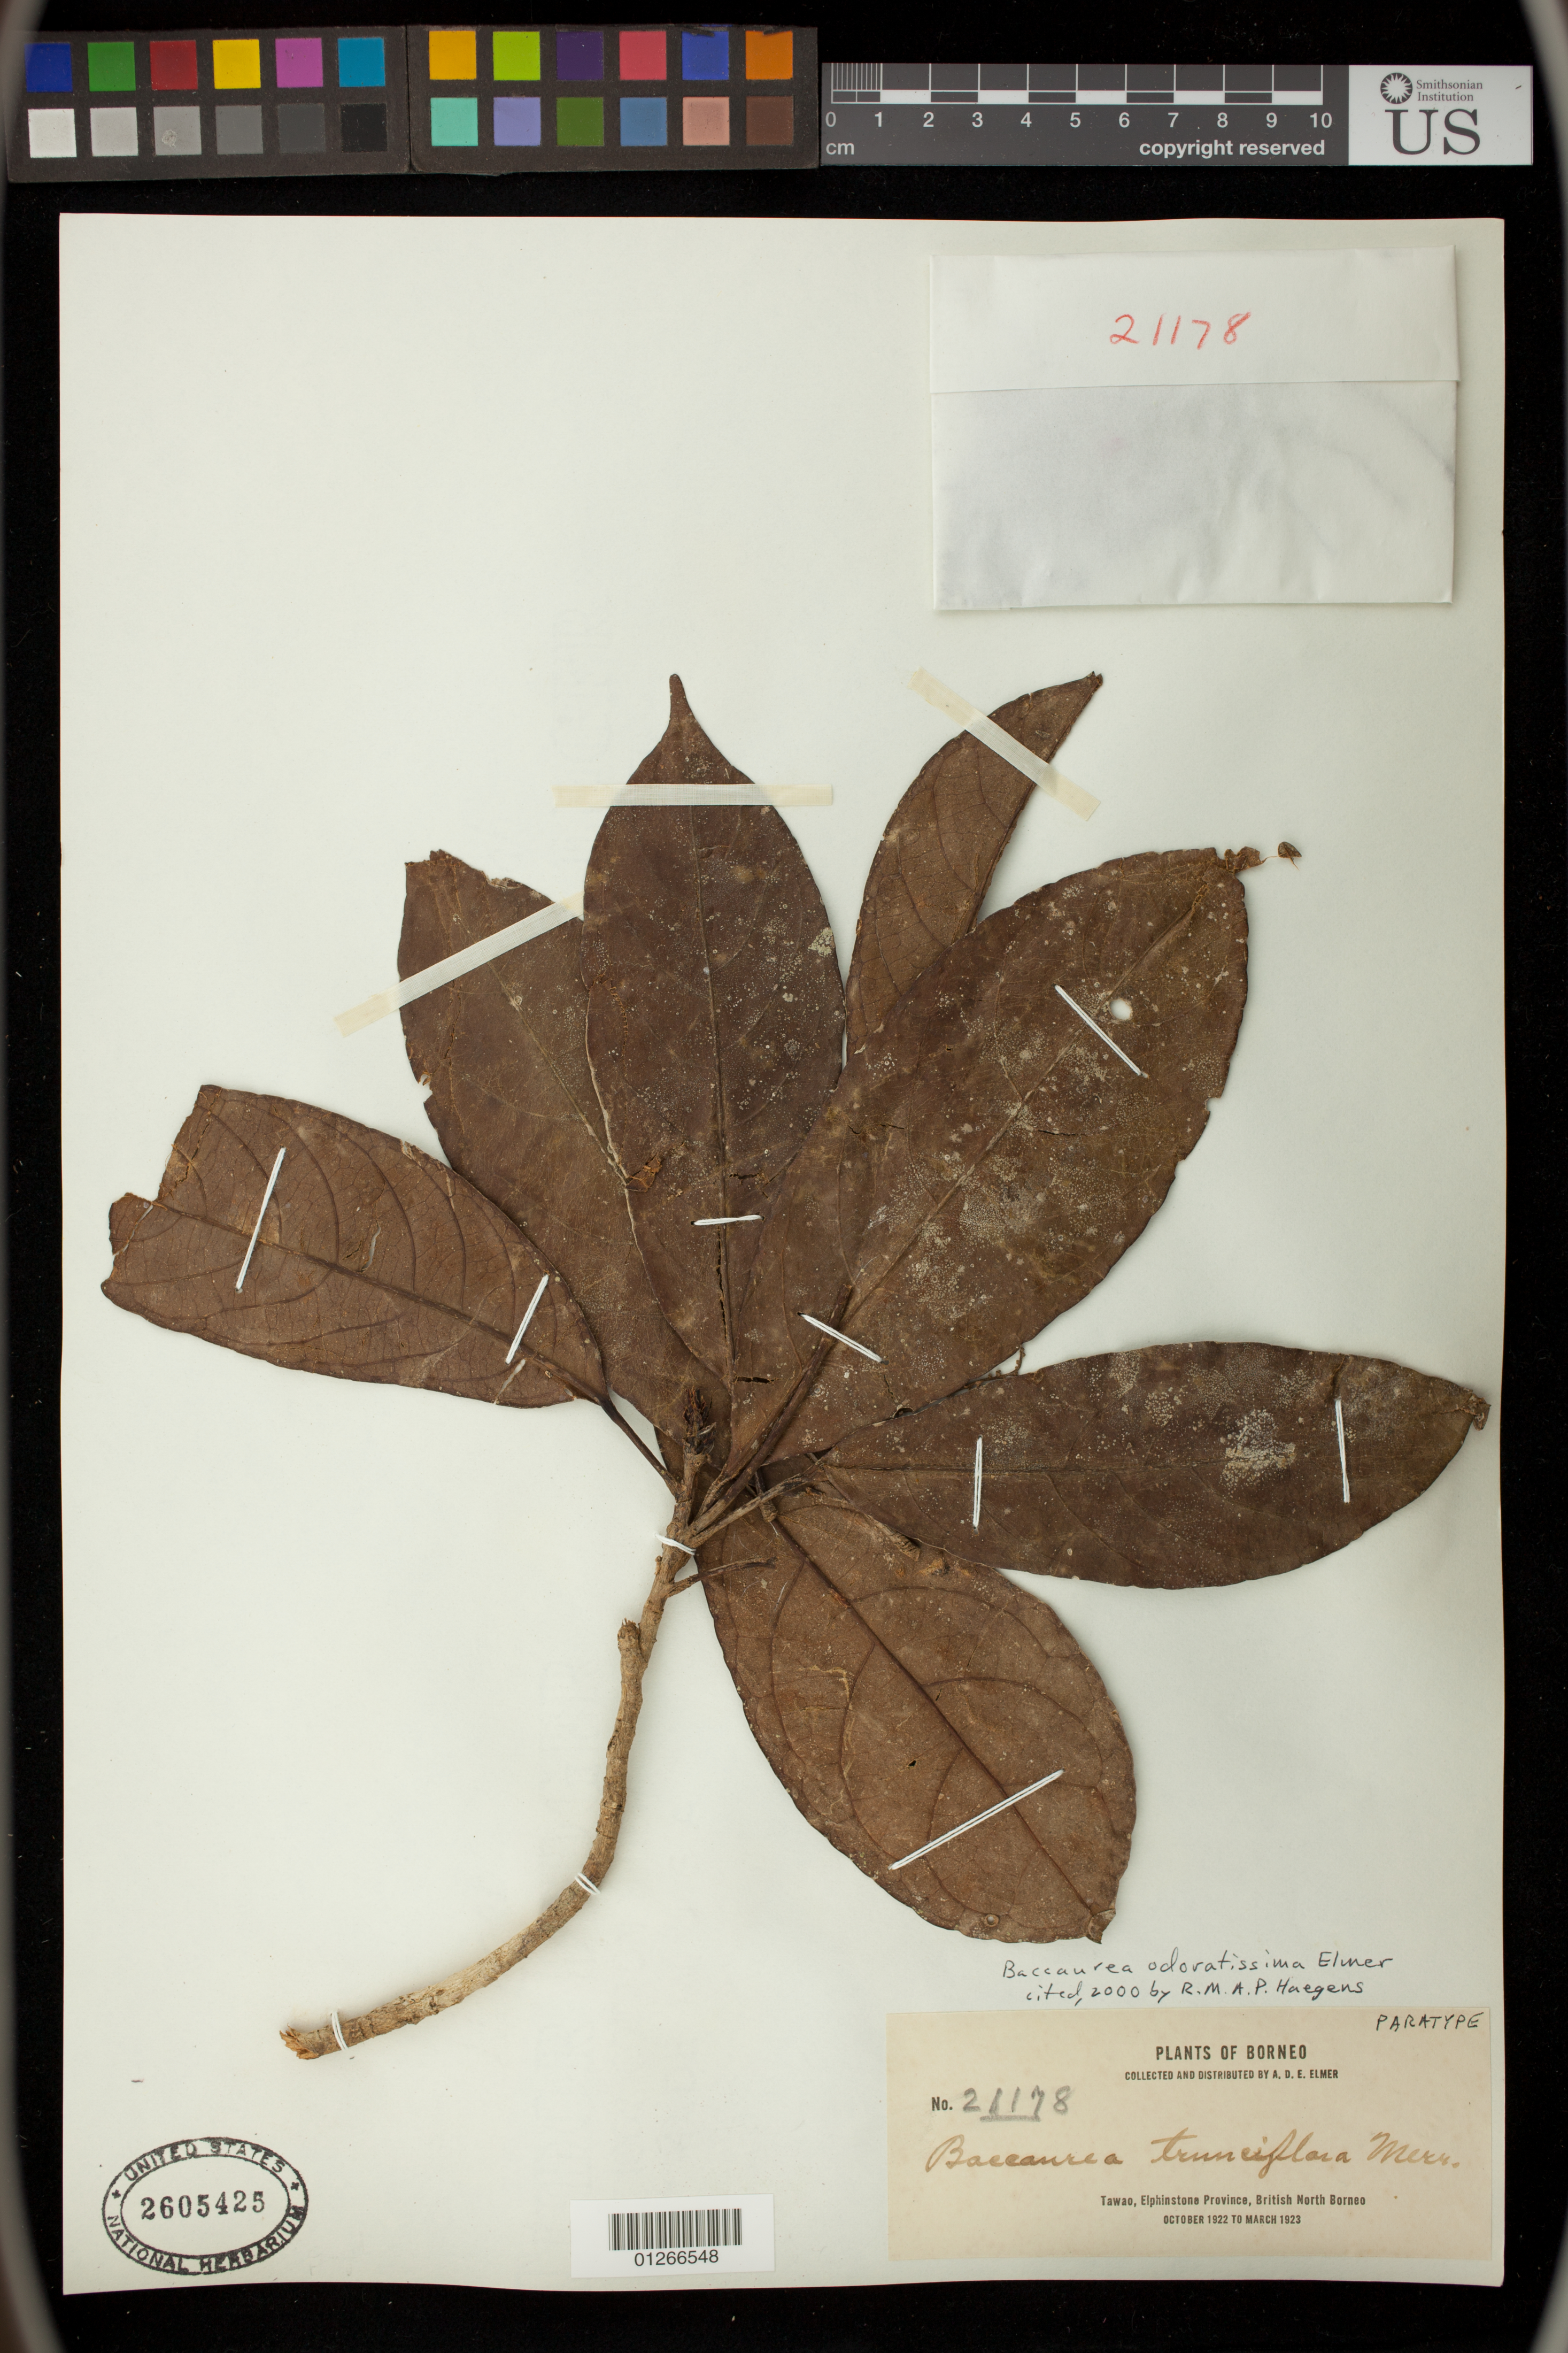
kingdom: Plantae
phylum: Tracheophyta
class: Magnoliopsida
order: Malpighiales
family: Phyllanthaceae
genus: Baccaurea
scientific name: Baccaurea odoratissima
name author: Elmer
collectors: A. D. E. Elmer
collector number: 21178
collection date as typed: Oct 1922 to -- Mar 1923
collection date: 1922-10/1923-03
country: Malaysia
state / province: Sabah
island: Borneo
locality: Tawao, Elphinstone Province, British North Borneo.